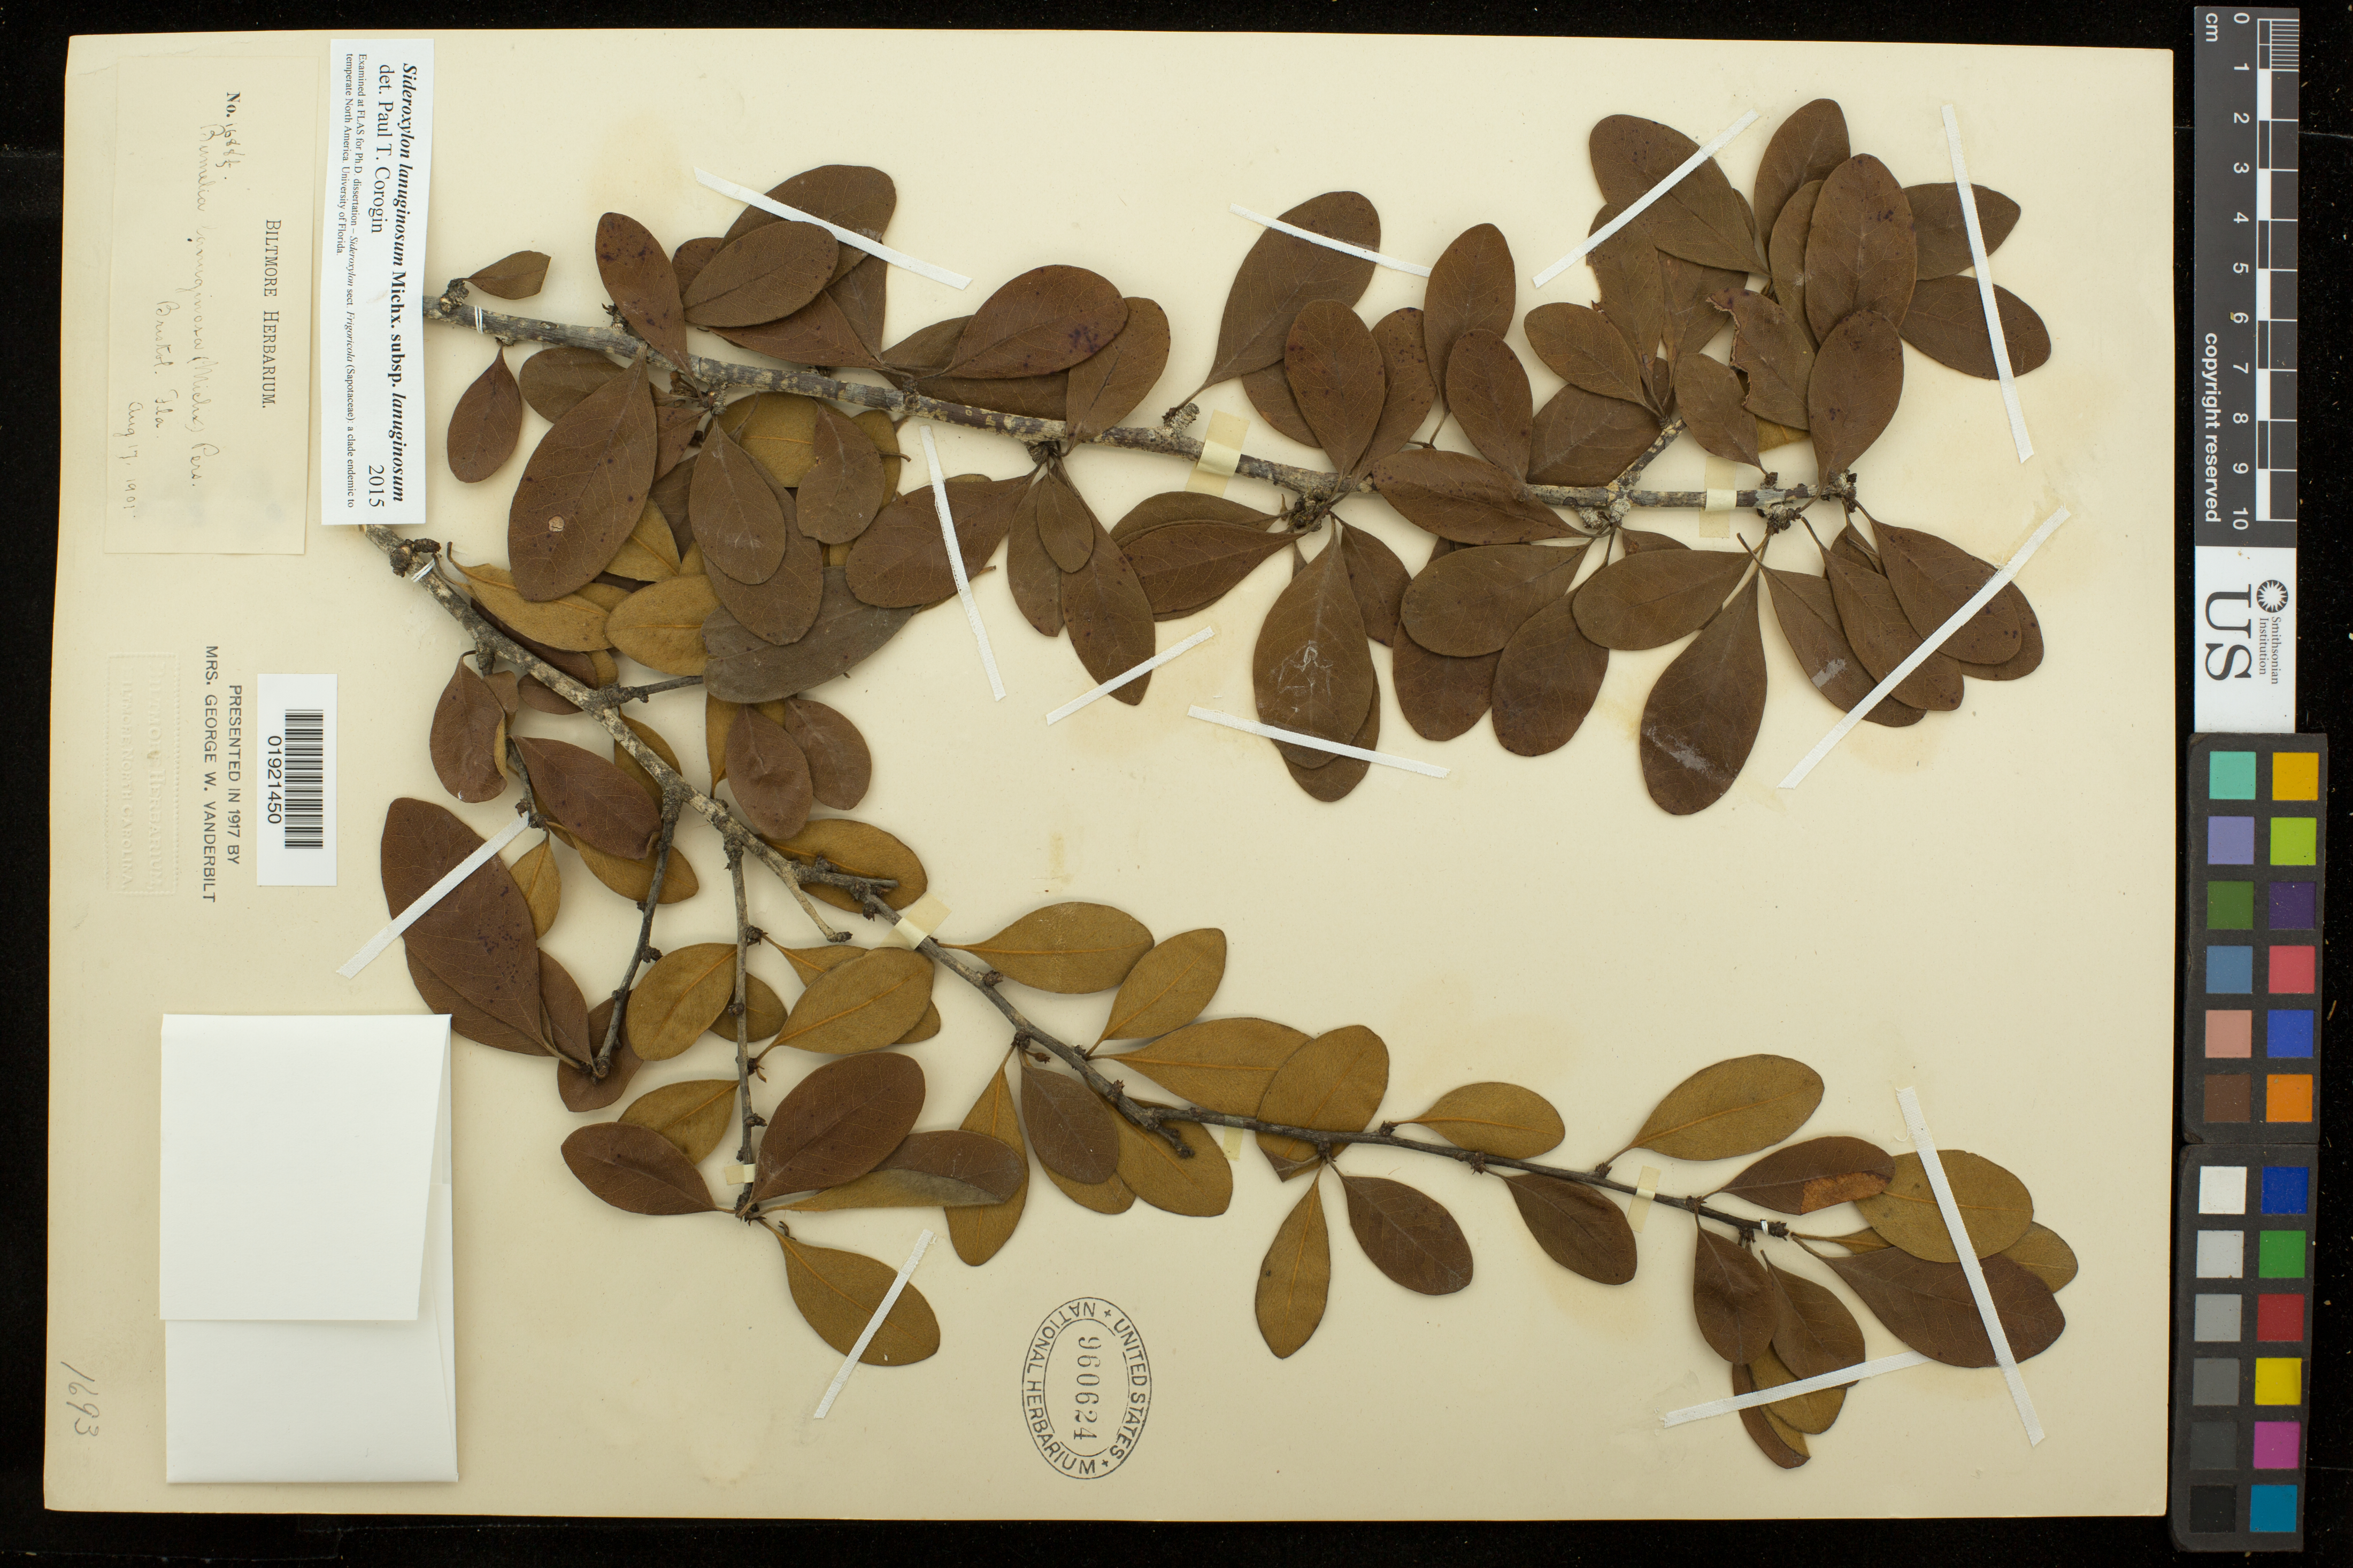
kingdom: Plantae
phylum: Tracheophyta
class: Magnoliopsida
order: Ericales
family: Sapotaceae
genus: Sideroxylon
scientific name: Sideroxylon lanuginosum subsp. lanuginosum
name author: Michx.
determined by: Corogin, P. T.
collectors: Biltmore Herbarium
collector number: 16885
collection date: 1901-08-17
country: United States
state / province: Florida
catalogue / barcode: US 960624